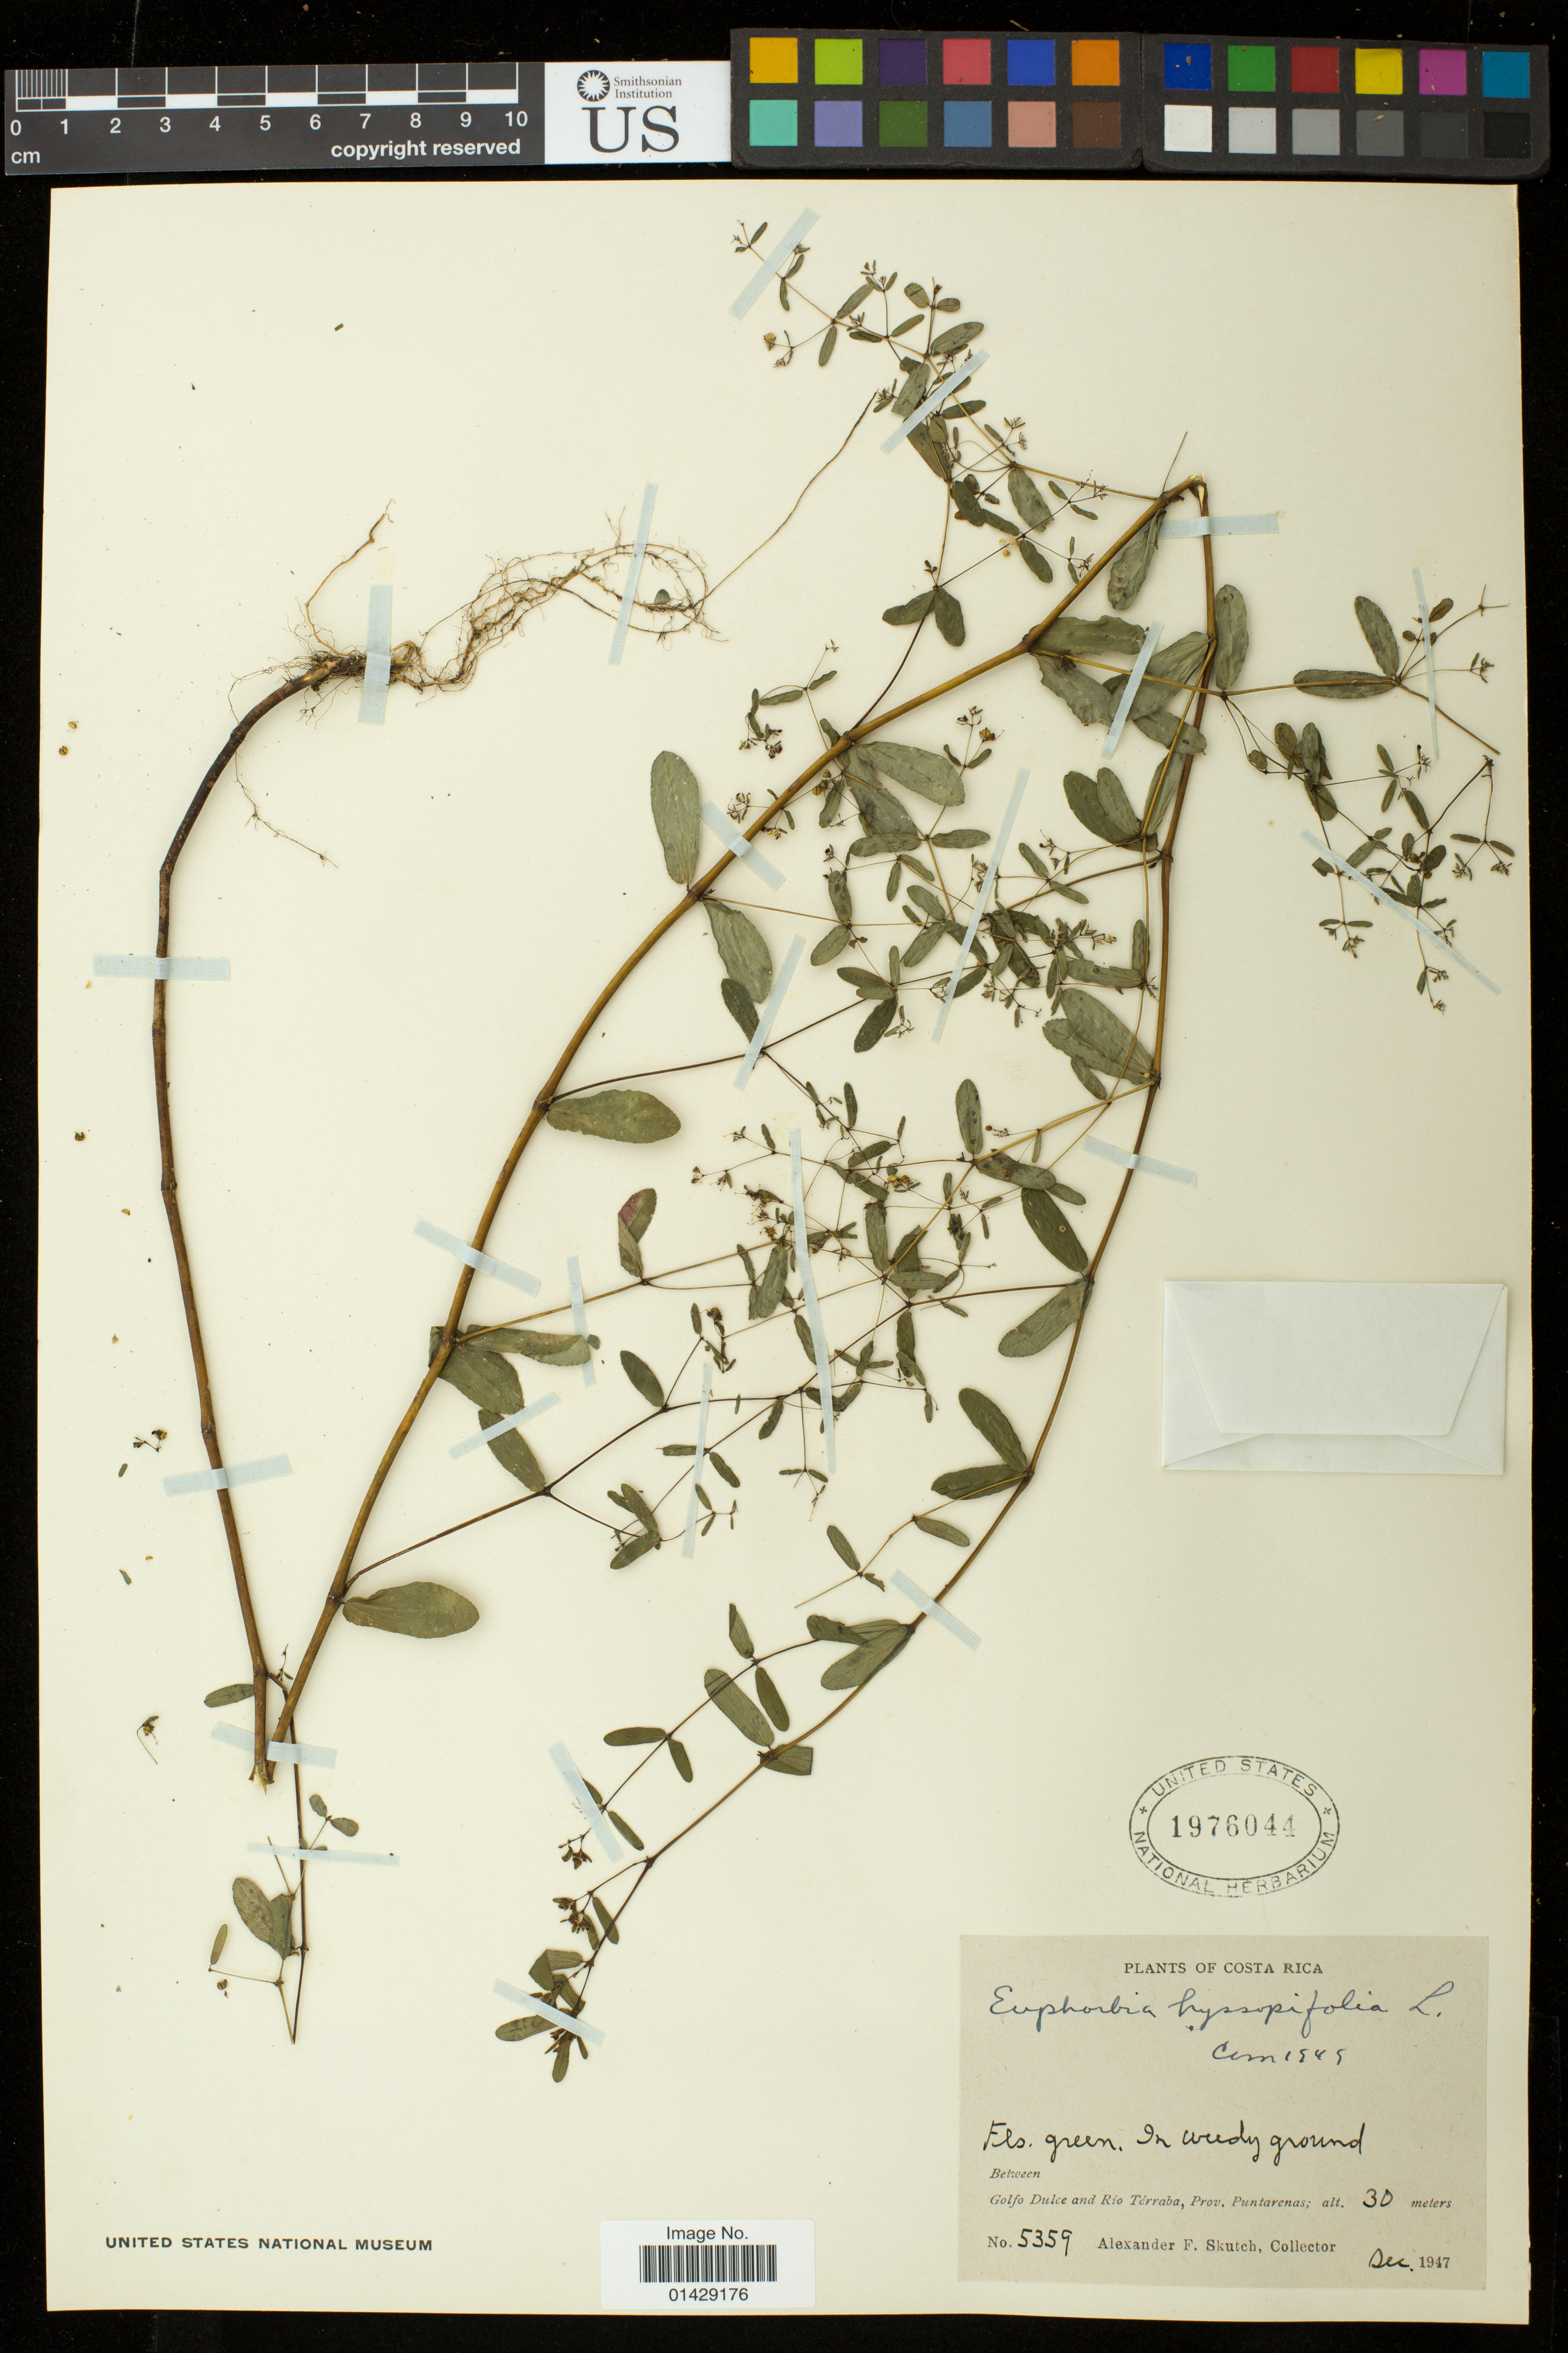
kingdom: Plantae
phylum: Tracheophyta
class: Magnoliopsida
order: Malpighiales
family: Euphorbiaceae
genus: Euphorbia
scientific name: Euphorbia hyssopifolia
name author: L.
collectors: A. F. Skutch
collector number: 5359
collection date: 1947-12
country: Costa Rica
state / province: Puntarenas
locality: Between Golfo Dulce an Rio Terraba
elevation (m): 30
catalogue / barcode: US 1976044